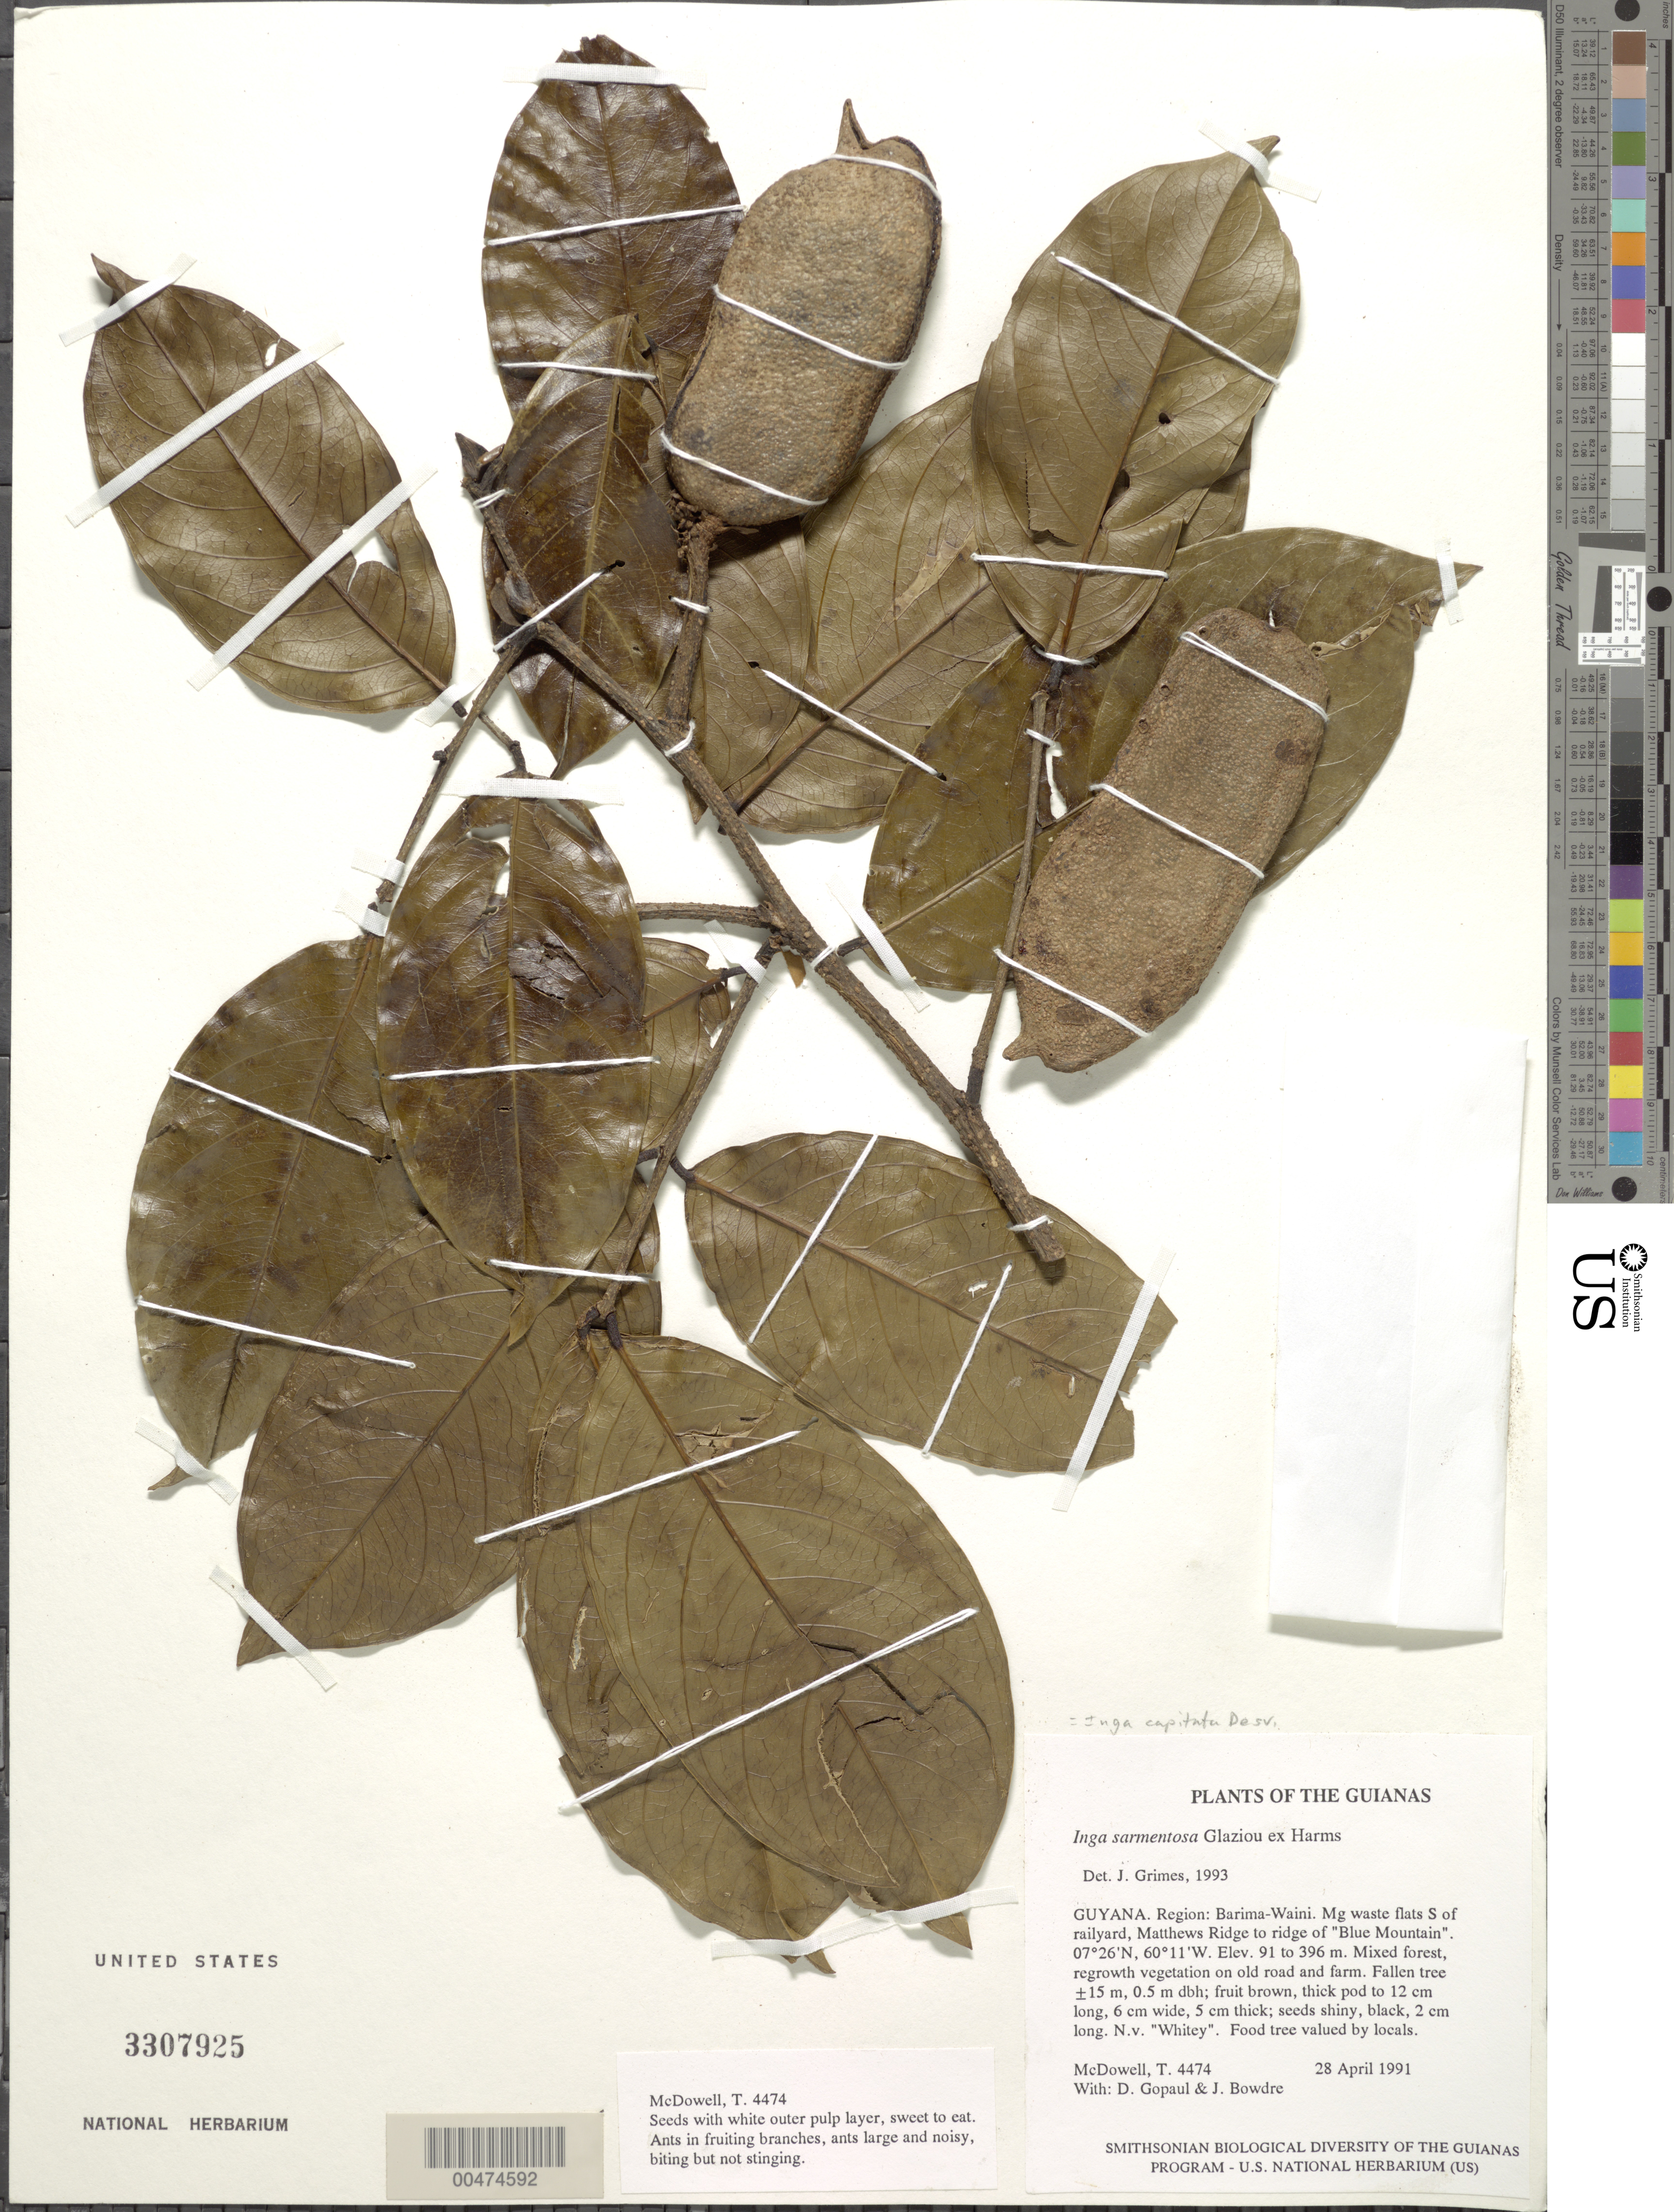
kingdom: Plantae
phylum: Tracheophyta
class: Magnoliopsida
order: Fabales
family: Fabaceae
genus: Inga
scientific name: Inga capitata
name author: Desv.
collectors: T. McDowell, D. Gopaul & J. Bowdre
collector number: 4474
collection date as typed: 28 April 1991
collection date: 1991-04-28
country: Guyana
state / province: Barima-Waini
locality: Mg waste flats S of railyard, Matthews Ridge to ridge of "Blue Mountain"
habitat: Mixed forest, regrowth vegetation on old road and farm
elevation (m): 91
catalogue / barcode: US 3307925